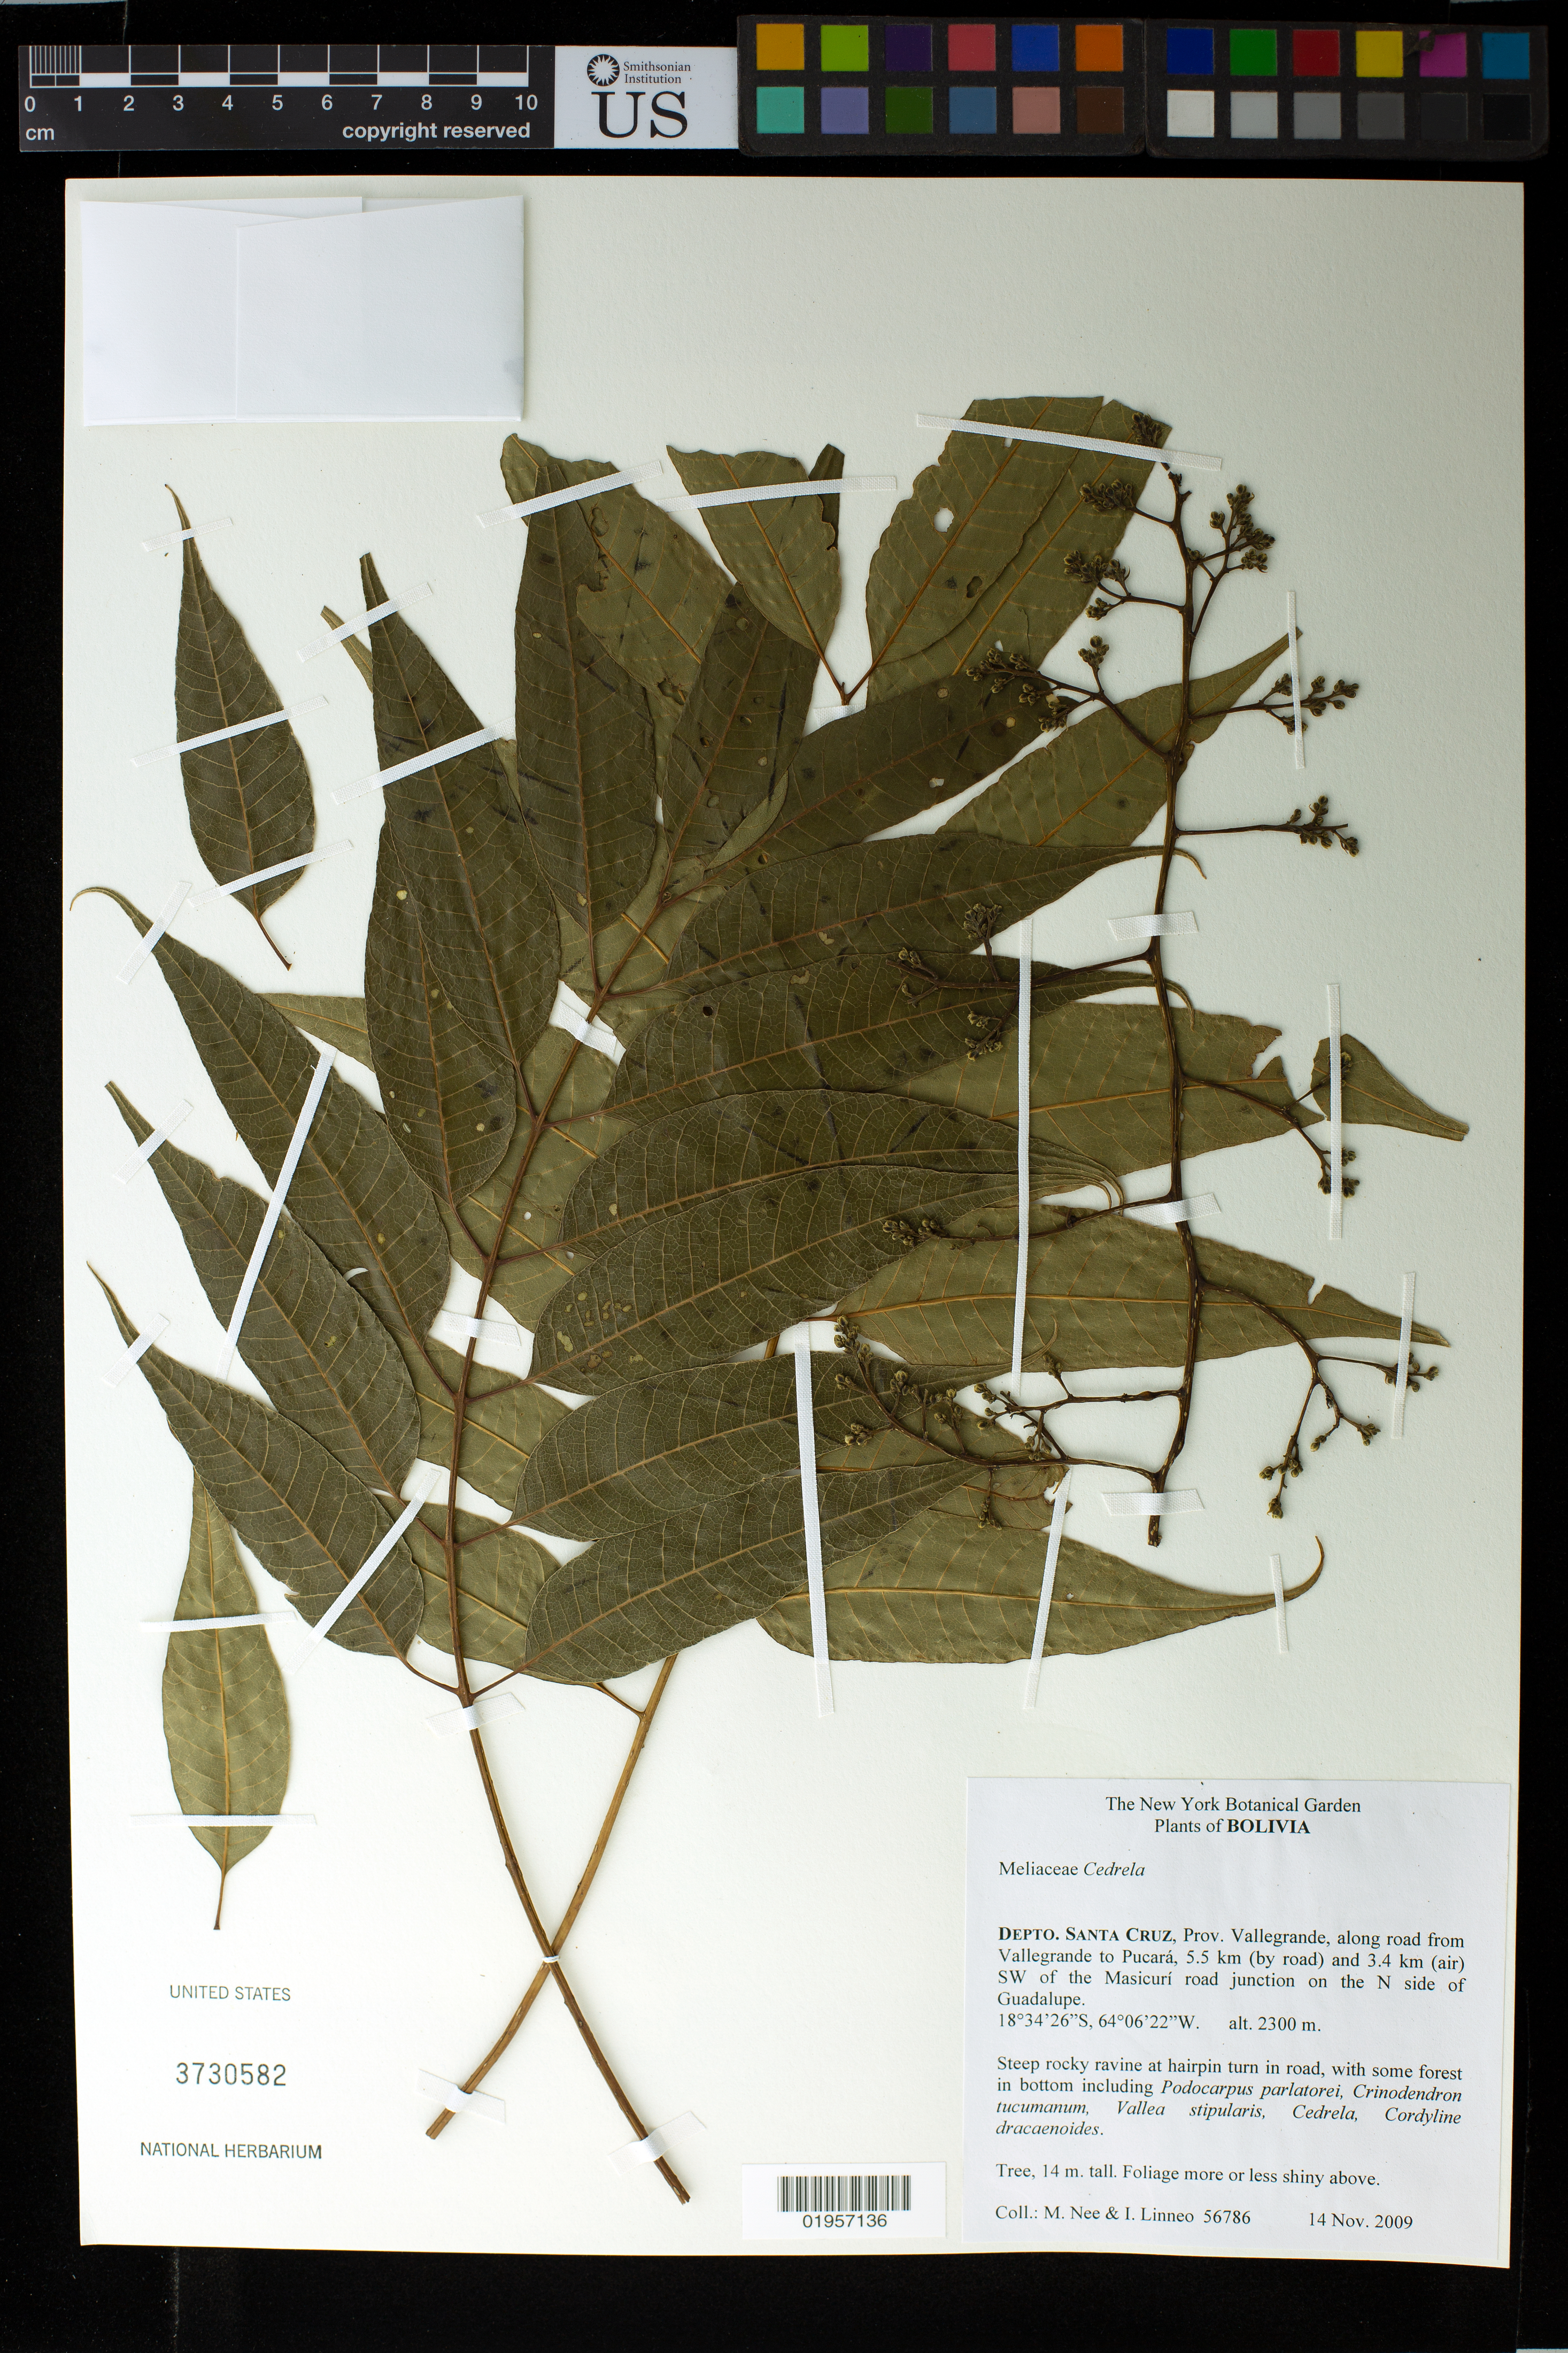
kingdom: Plantae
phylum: Tracheophyta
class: Magnoliopsida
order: Sapindales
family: Meliaceae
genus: Cedrela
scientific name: Cedrela sp.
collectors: M. Nee & I. Linneo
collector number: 56786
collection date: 2009-11-14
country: Bolivia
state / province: Santa Cruz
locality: Depto. Santa Cruz, Prov. Vallegrande, along road from Vallegrande to Pucara, 5.5 km (by road) and 3.4 km (air) SW of the Masicuri road junction on the N side of Guadalupe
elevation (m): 2300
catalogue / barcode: US 3730582